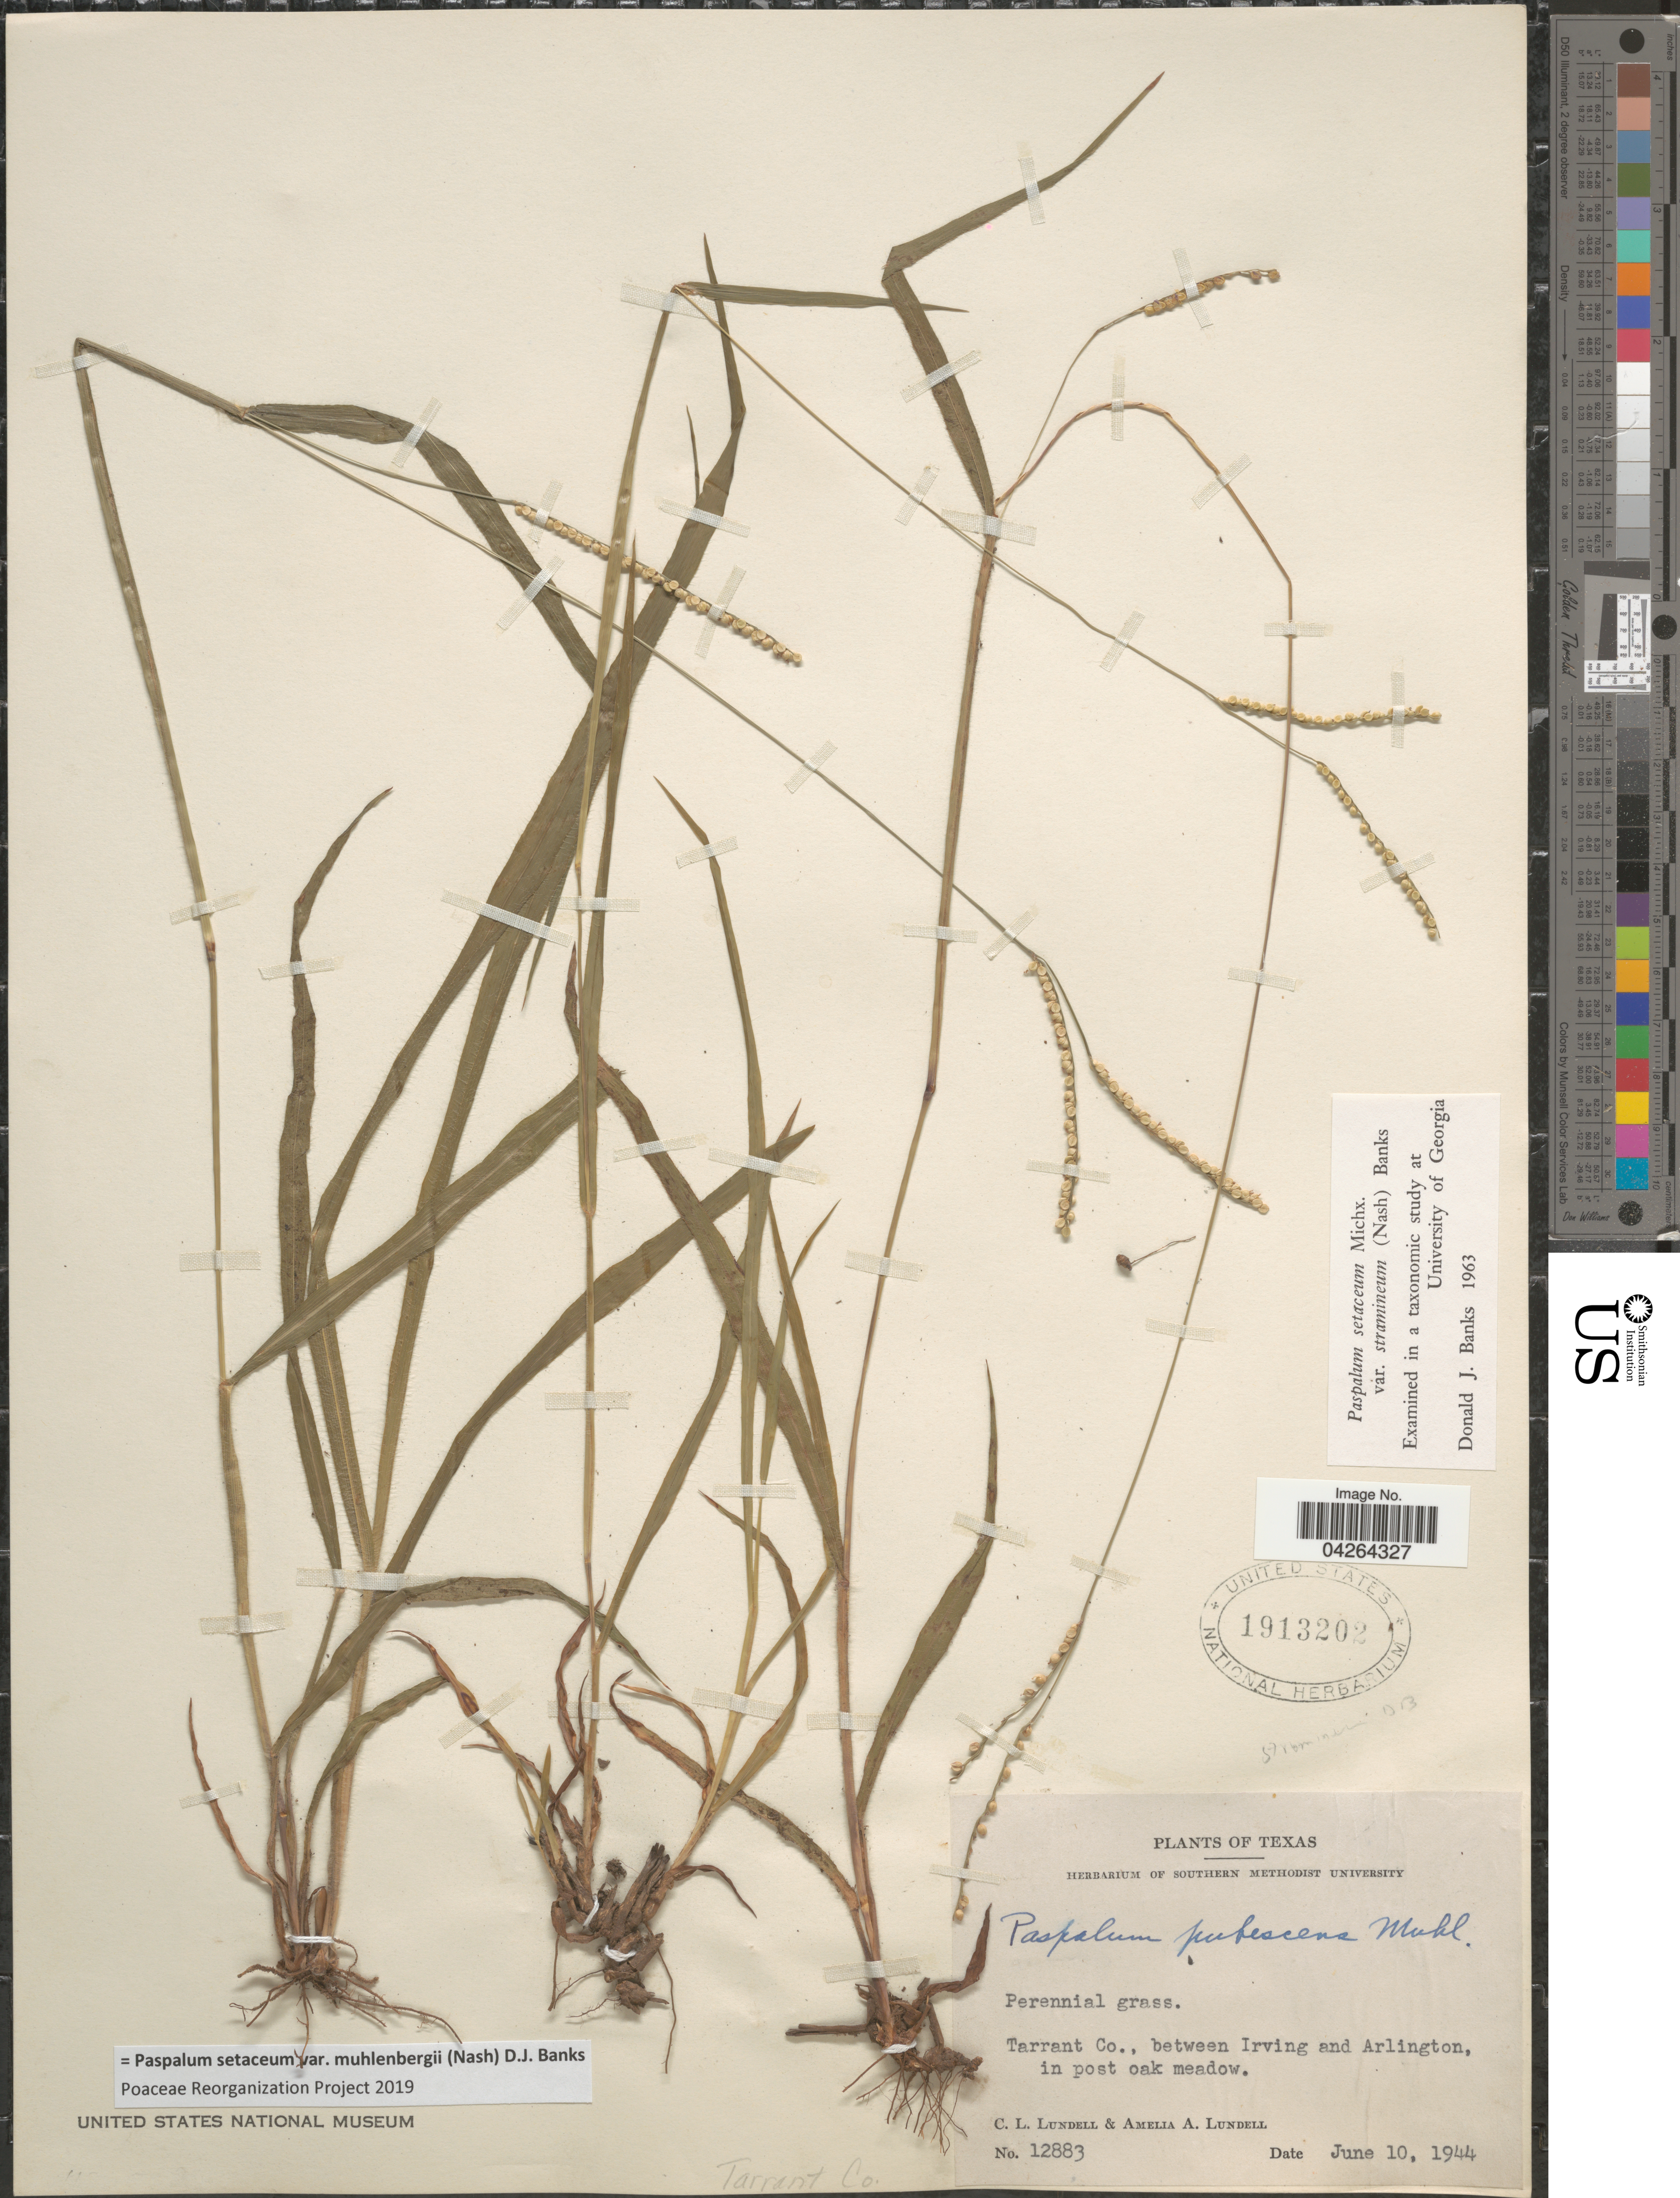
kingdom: Plantae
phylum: Tracheophyta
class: Liliopsida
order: Poales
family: Poaceae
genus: Paspalum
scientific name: Paspalum setaceum var. muhlenbergii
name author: (Nash) D.J. Banks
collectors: C. L. Lundell & A. A. Lundell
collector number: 12883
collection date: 1944-06-10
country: United States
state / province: Texas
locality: Tarrant Co., between Irving and Arlington, in post oak meadow.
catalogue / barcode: US 1913202